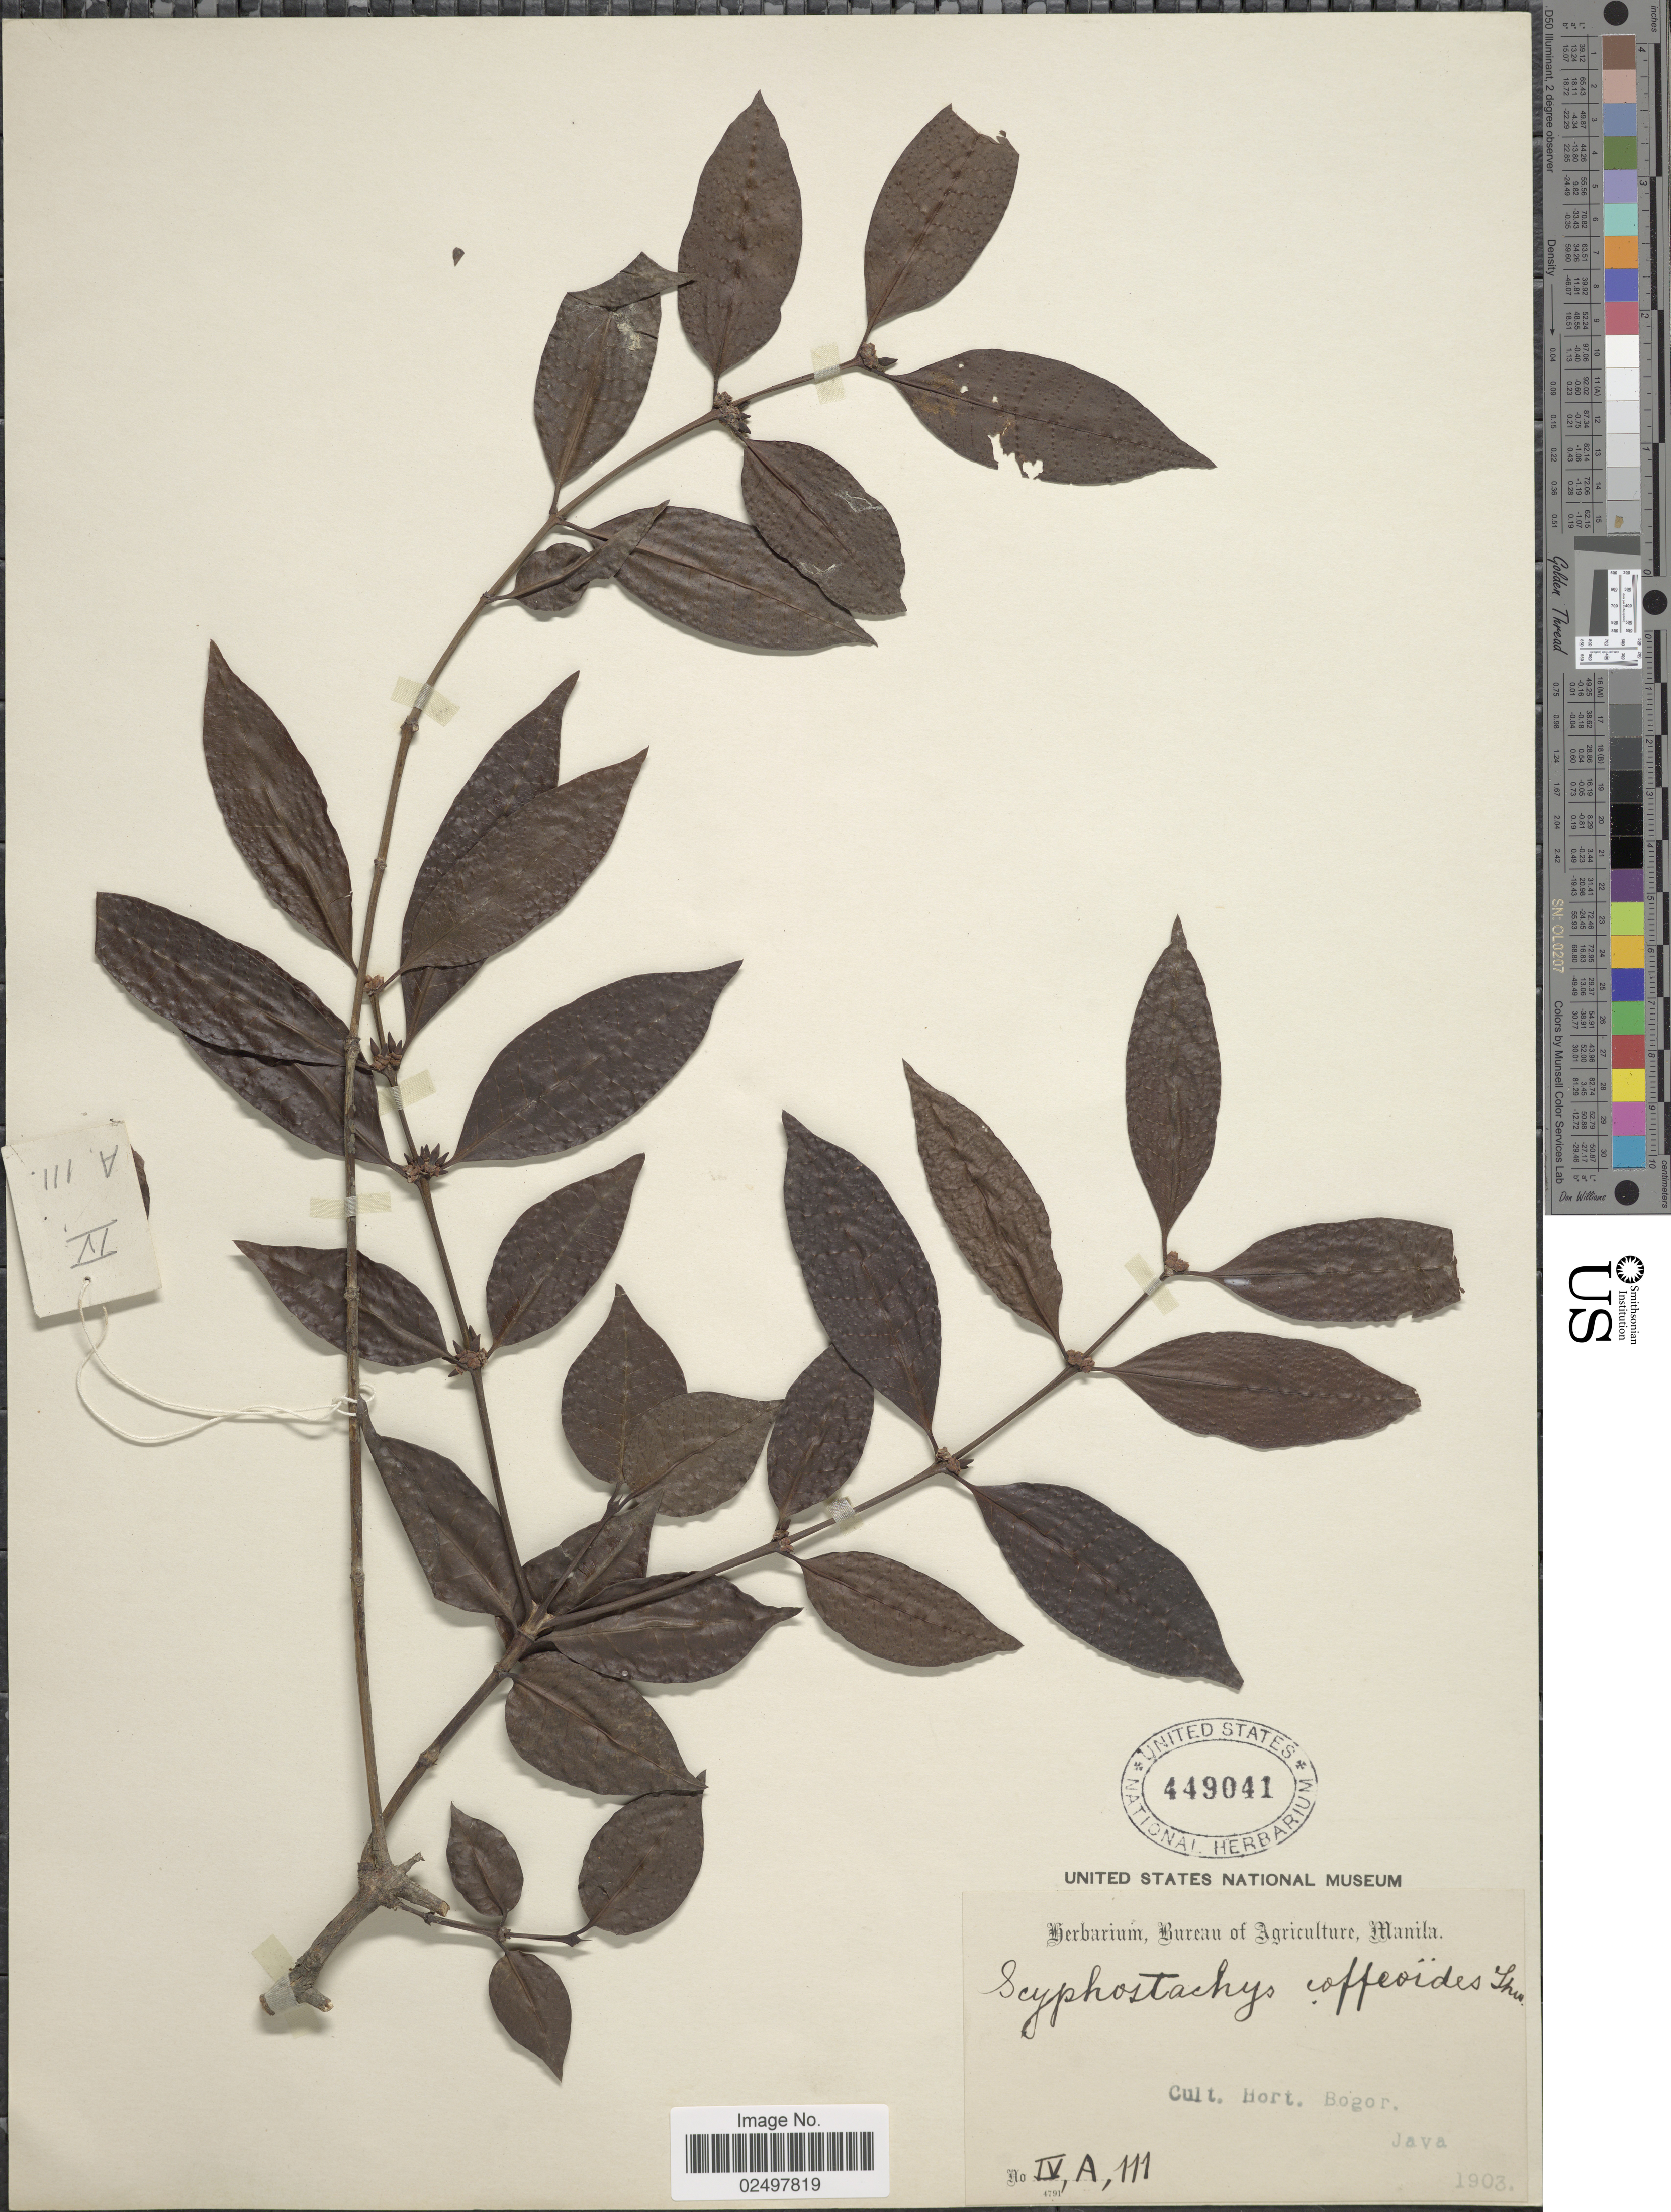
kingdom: Plantae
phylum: Tracheophyta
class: Magnoliopsida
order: Gentianales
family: Rubiaceae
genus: Scyphostachys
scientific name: Scyphostachys coffeoides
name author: Thwaites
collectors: ex Herb. Bur. Agric. Manila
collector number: IV/A/111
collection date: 1903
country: Indonesia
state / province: Java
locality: Hort. Bogor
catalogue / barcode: US 449041